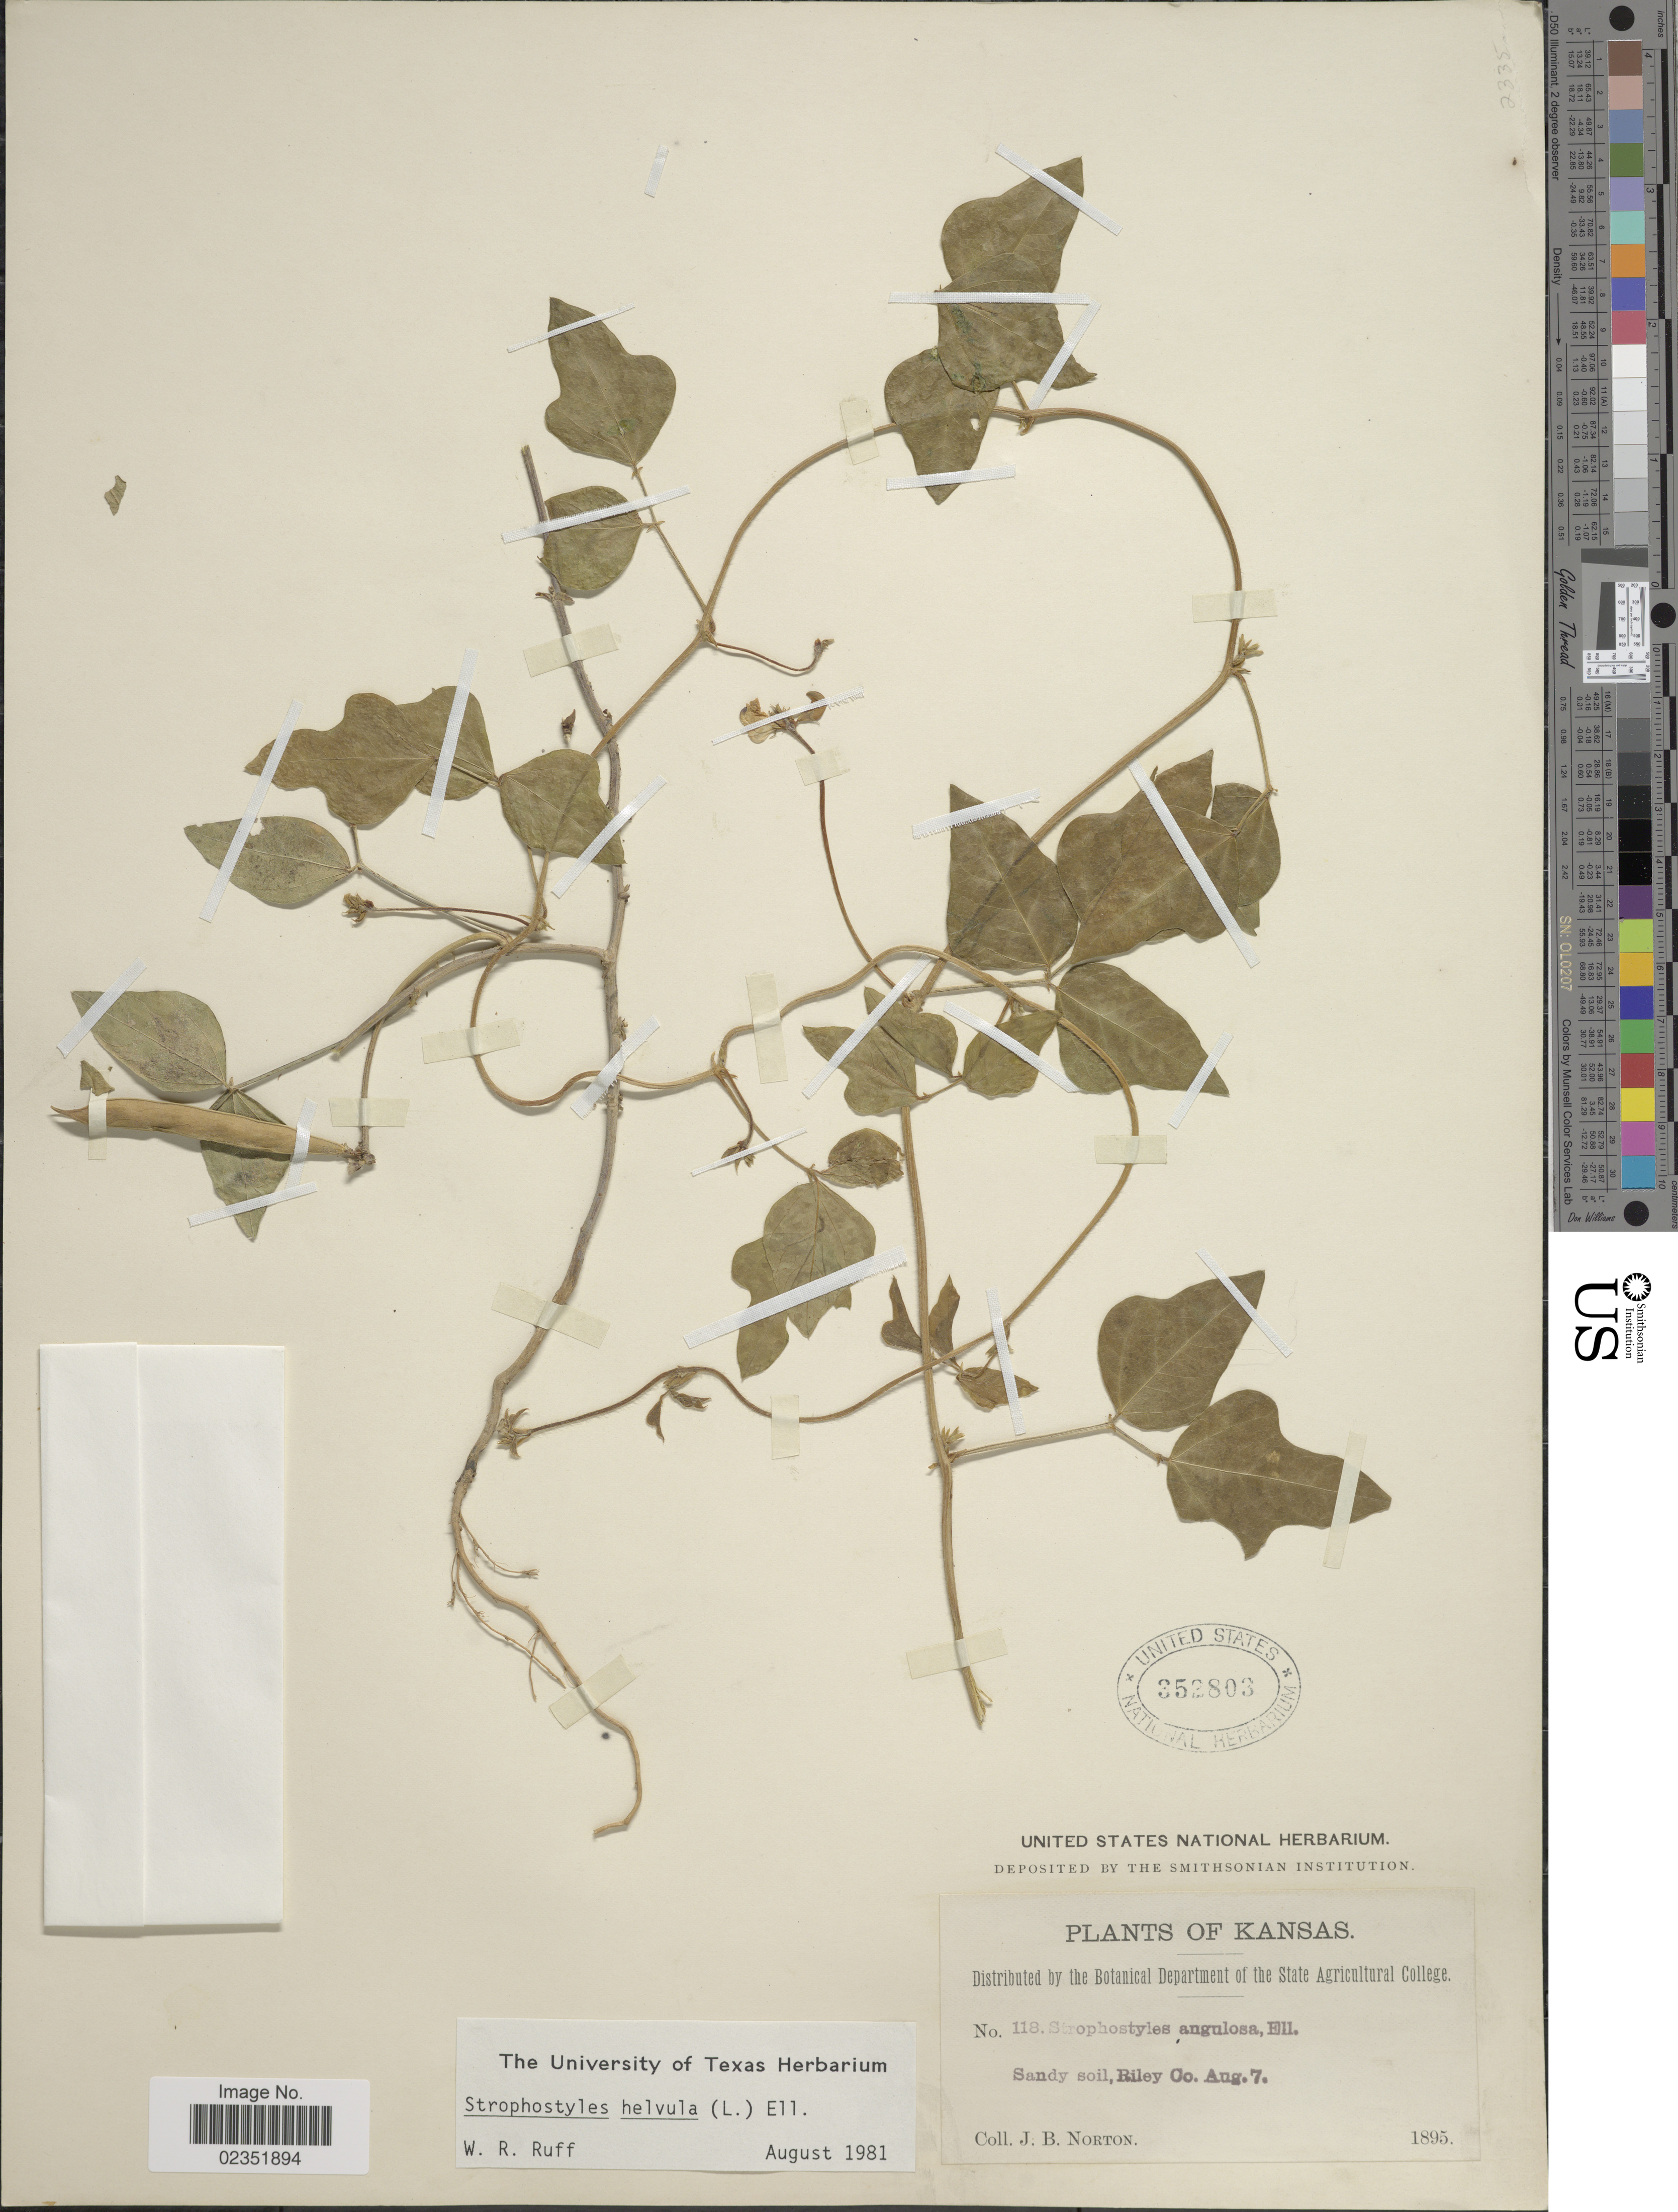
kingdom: Plantae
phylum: Tracheophyta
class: Magnoliopsida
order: Fabales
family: Fabaceae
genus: Strophostyles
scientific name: Strophostyles helvola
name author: (L.) Elliott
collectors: J. B. S. Norton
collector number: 118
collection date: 1895-08-07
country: United States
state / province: Kansas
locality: Sandy soil, Riley Co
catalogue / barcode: US 352803